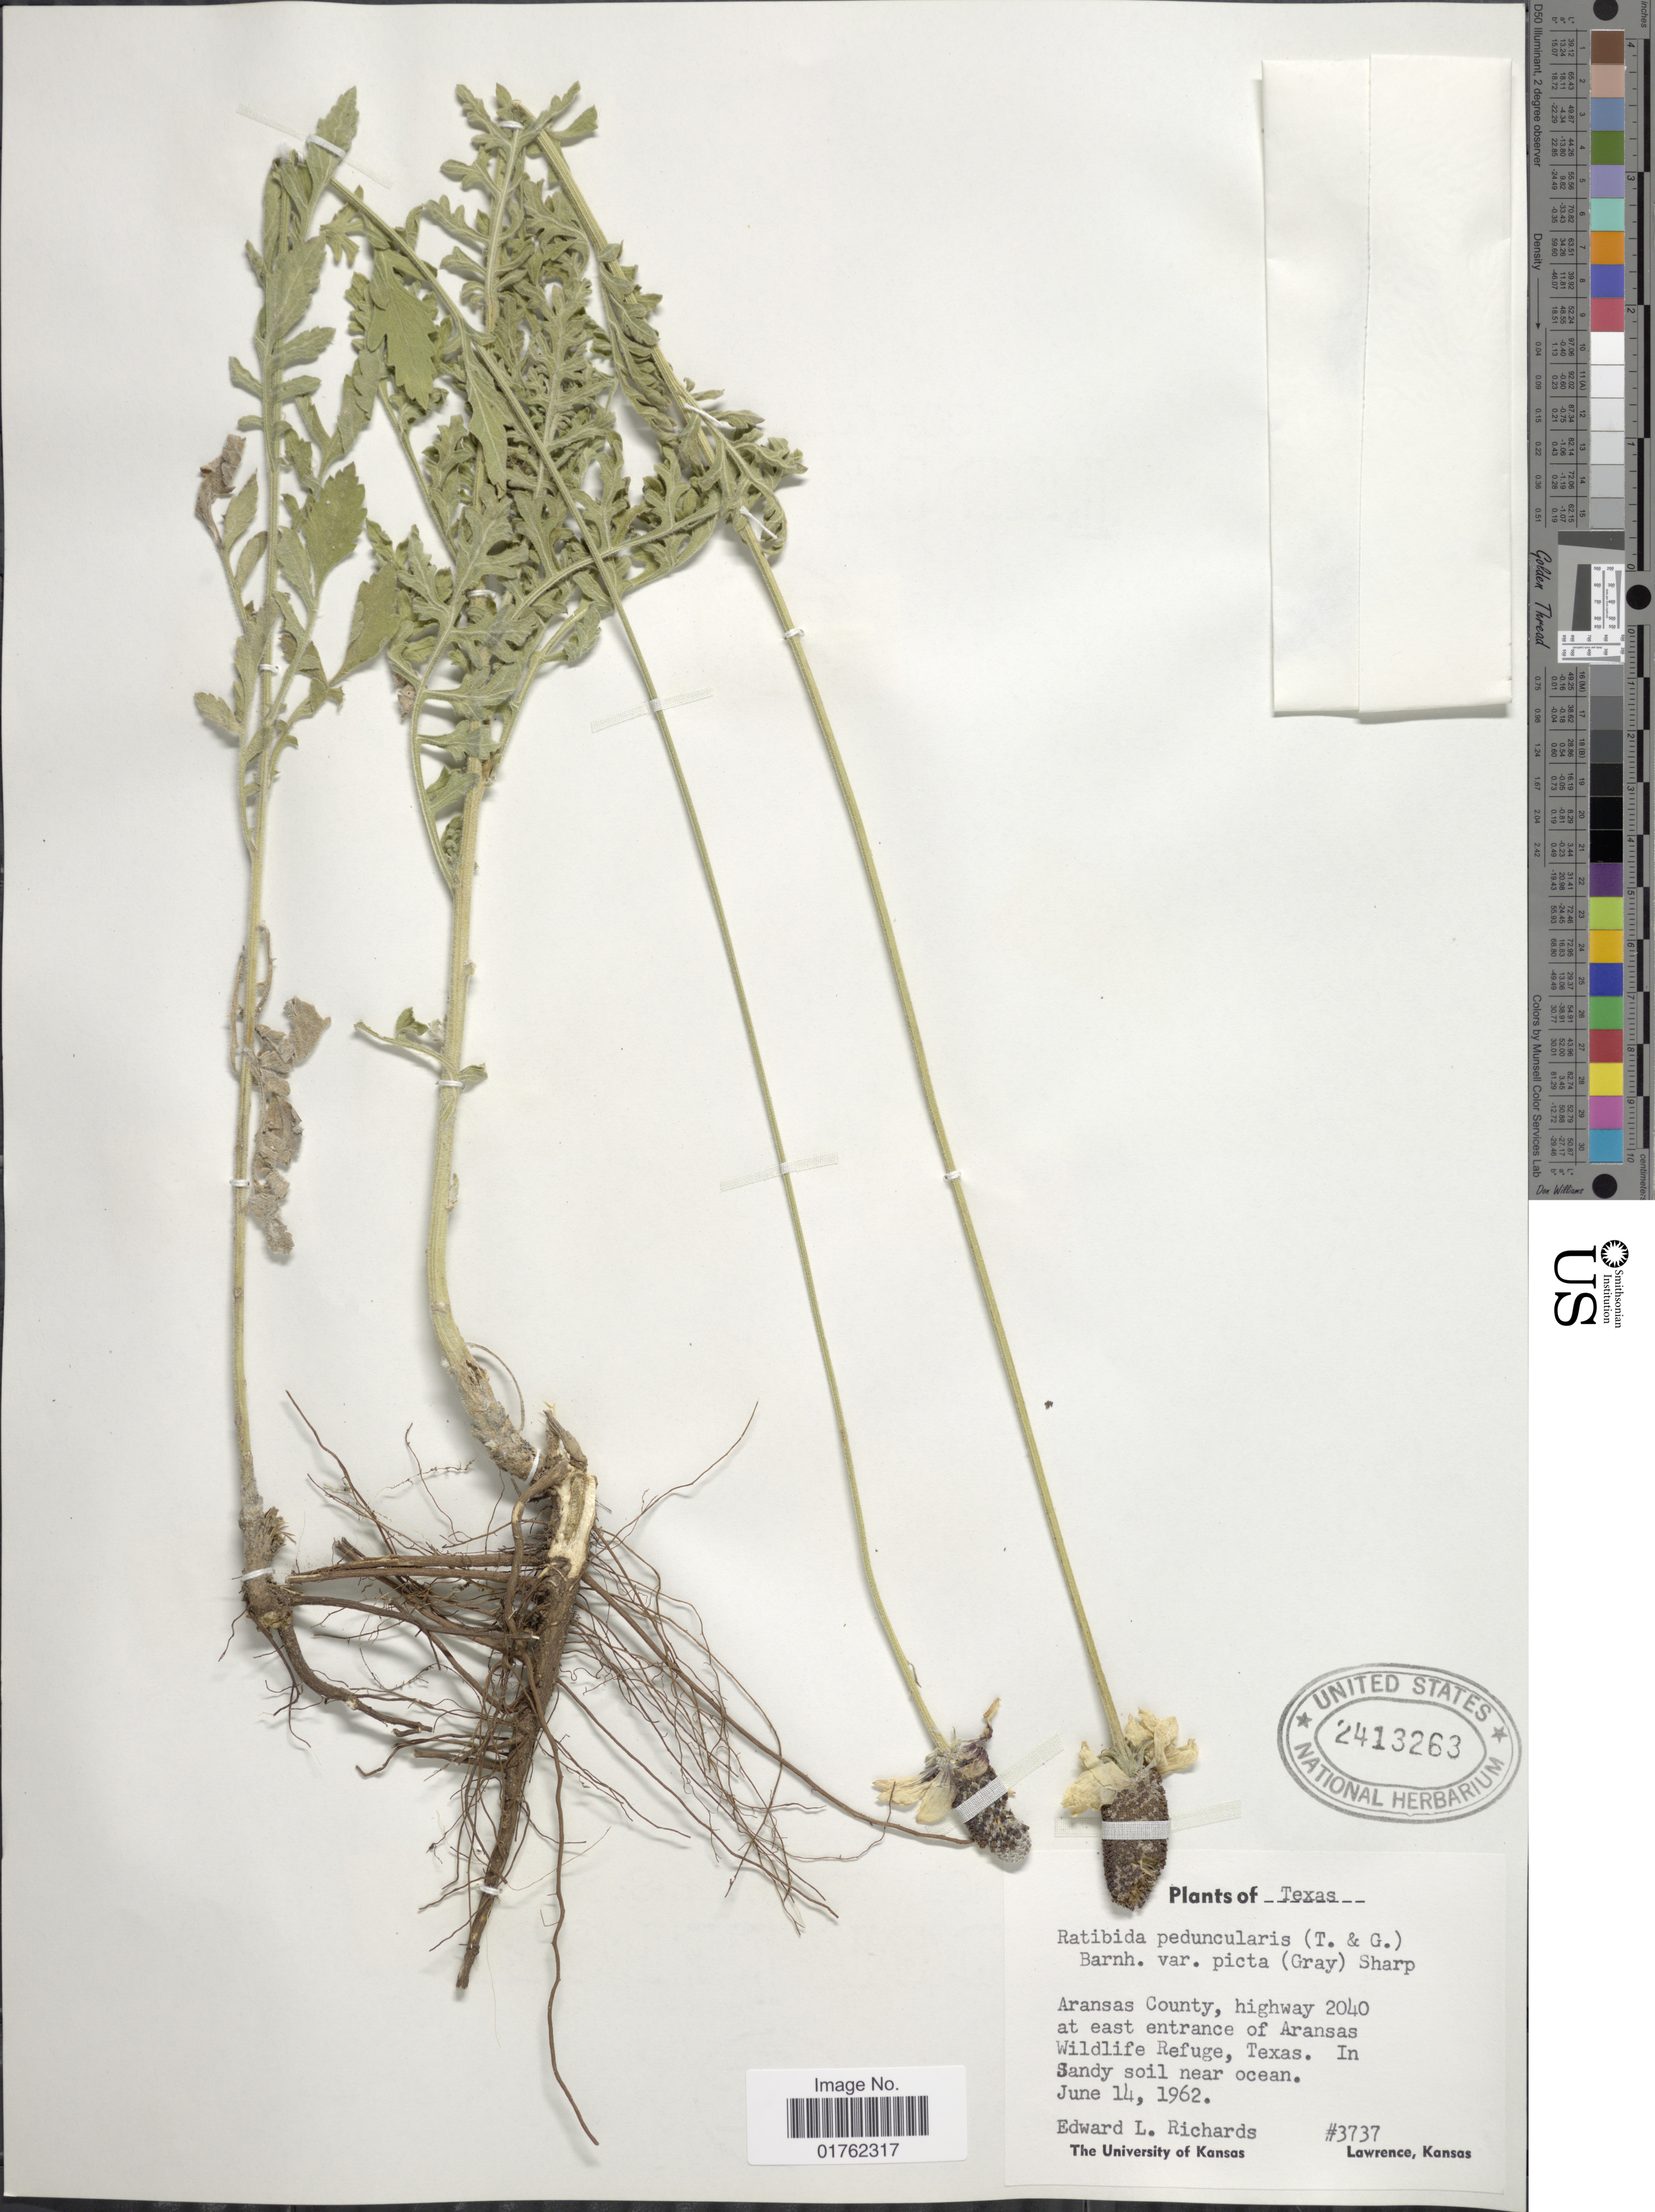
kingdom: Plantae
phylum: Tracheophyta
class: Magnoliopsida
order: Asterales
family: Asteraceae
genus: Ratibida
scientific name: Ratibida peduncularis var. picta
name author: (A. Gray)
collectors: E. Richards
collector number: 3737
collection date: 1962-06-14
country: United States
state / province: Texas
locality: Aransas County, highway 2040 at east entrance of Aransas Wildlife Refuge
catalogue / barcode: US 2413263